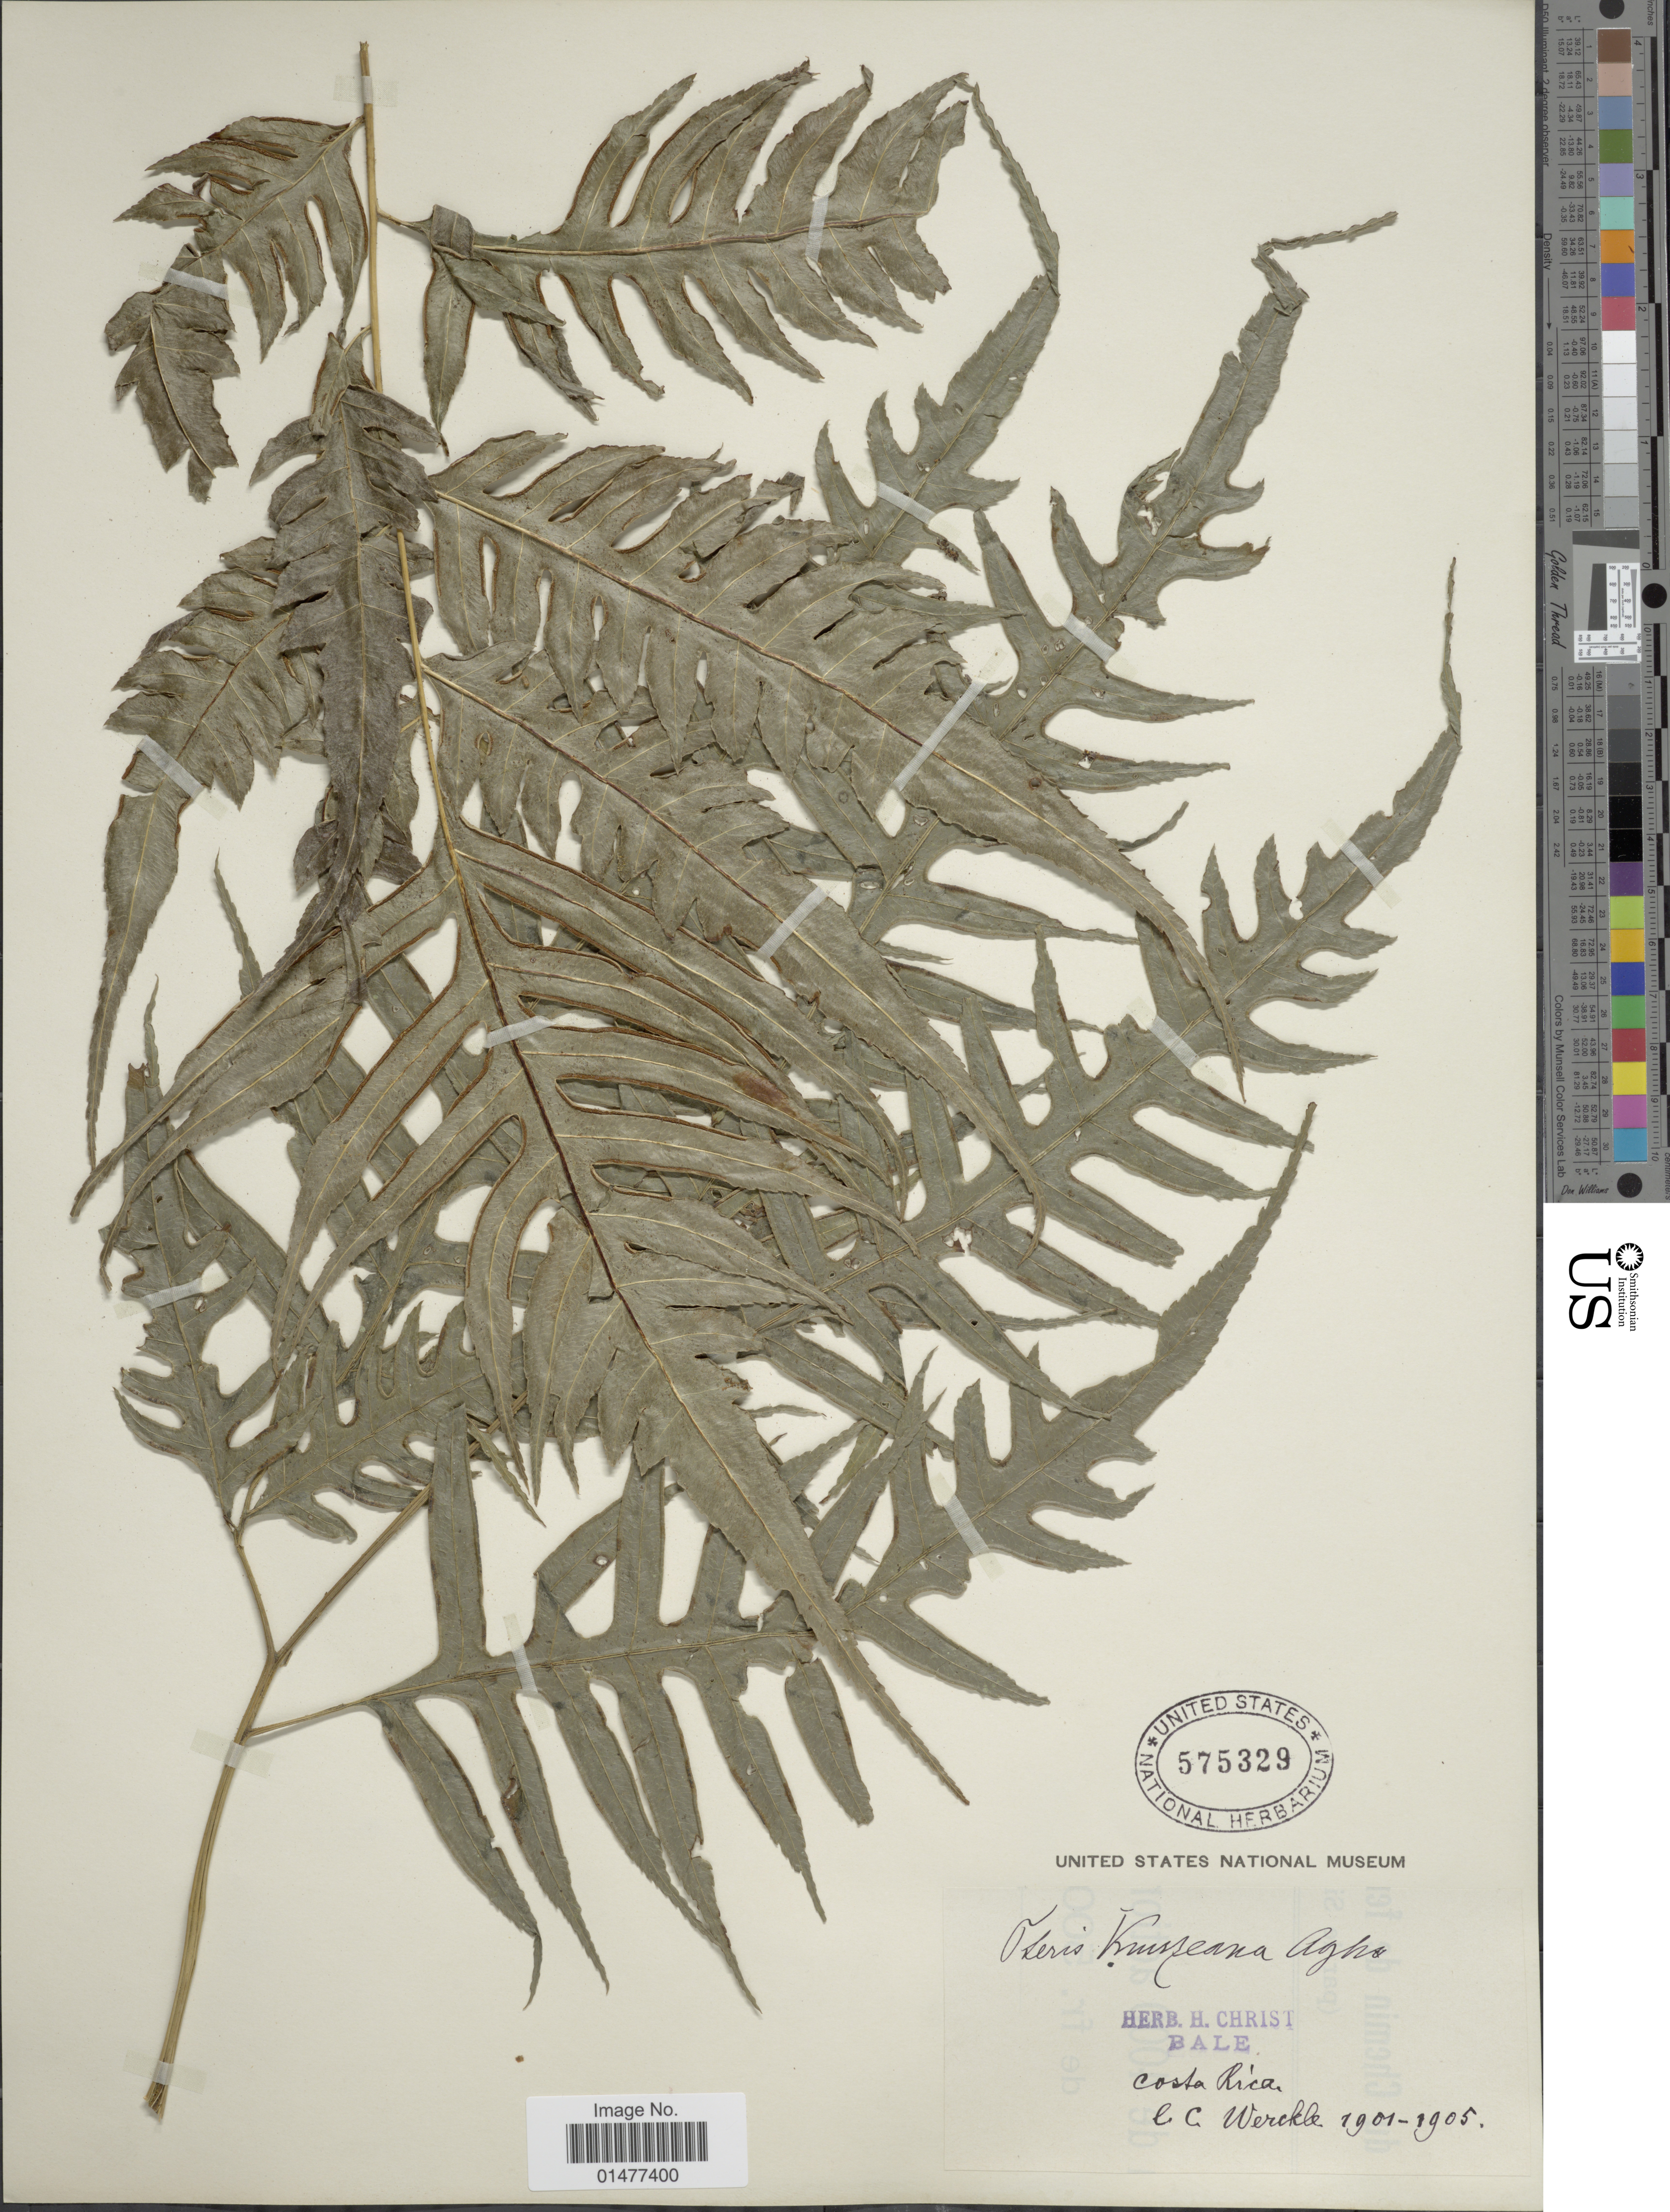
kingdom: Plantae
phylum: Tracheophyta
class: Polypodiopsida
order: Polypodiales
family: Pteridaceae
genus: Pteris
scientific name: Pteris altissima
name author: Poir.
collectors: C. C Wercklé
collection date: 1901/1905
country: Costa Rica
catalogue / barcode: US 575329